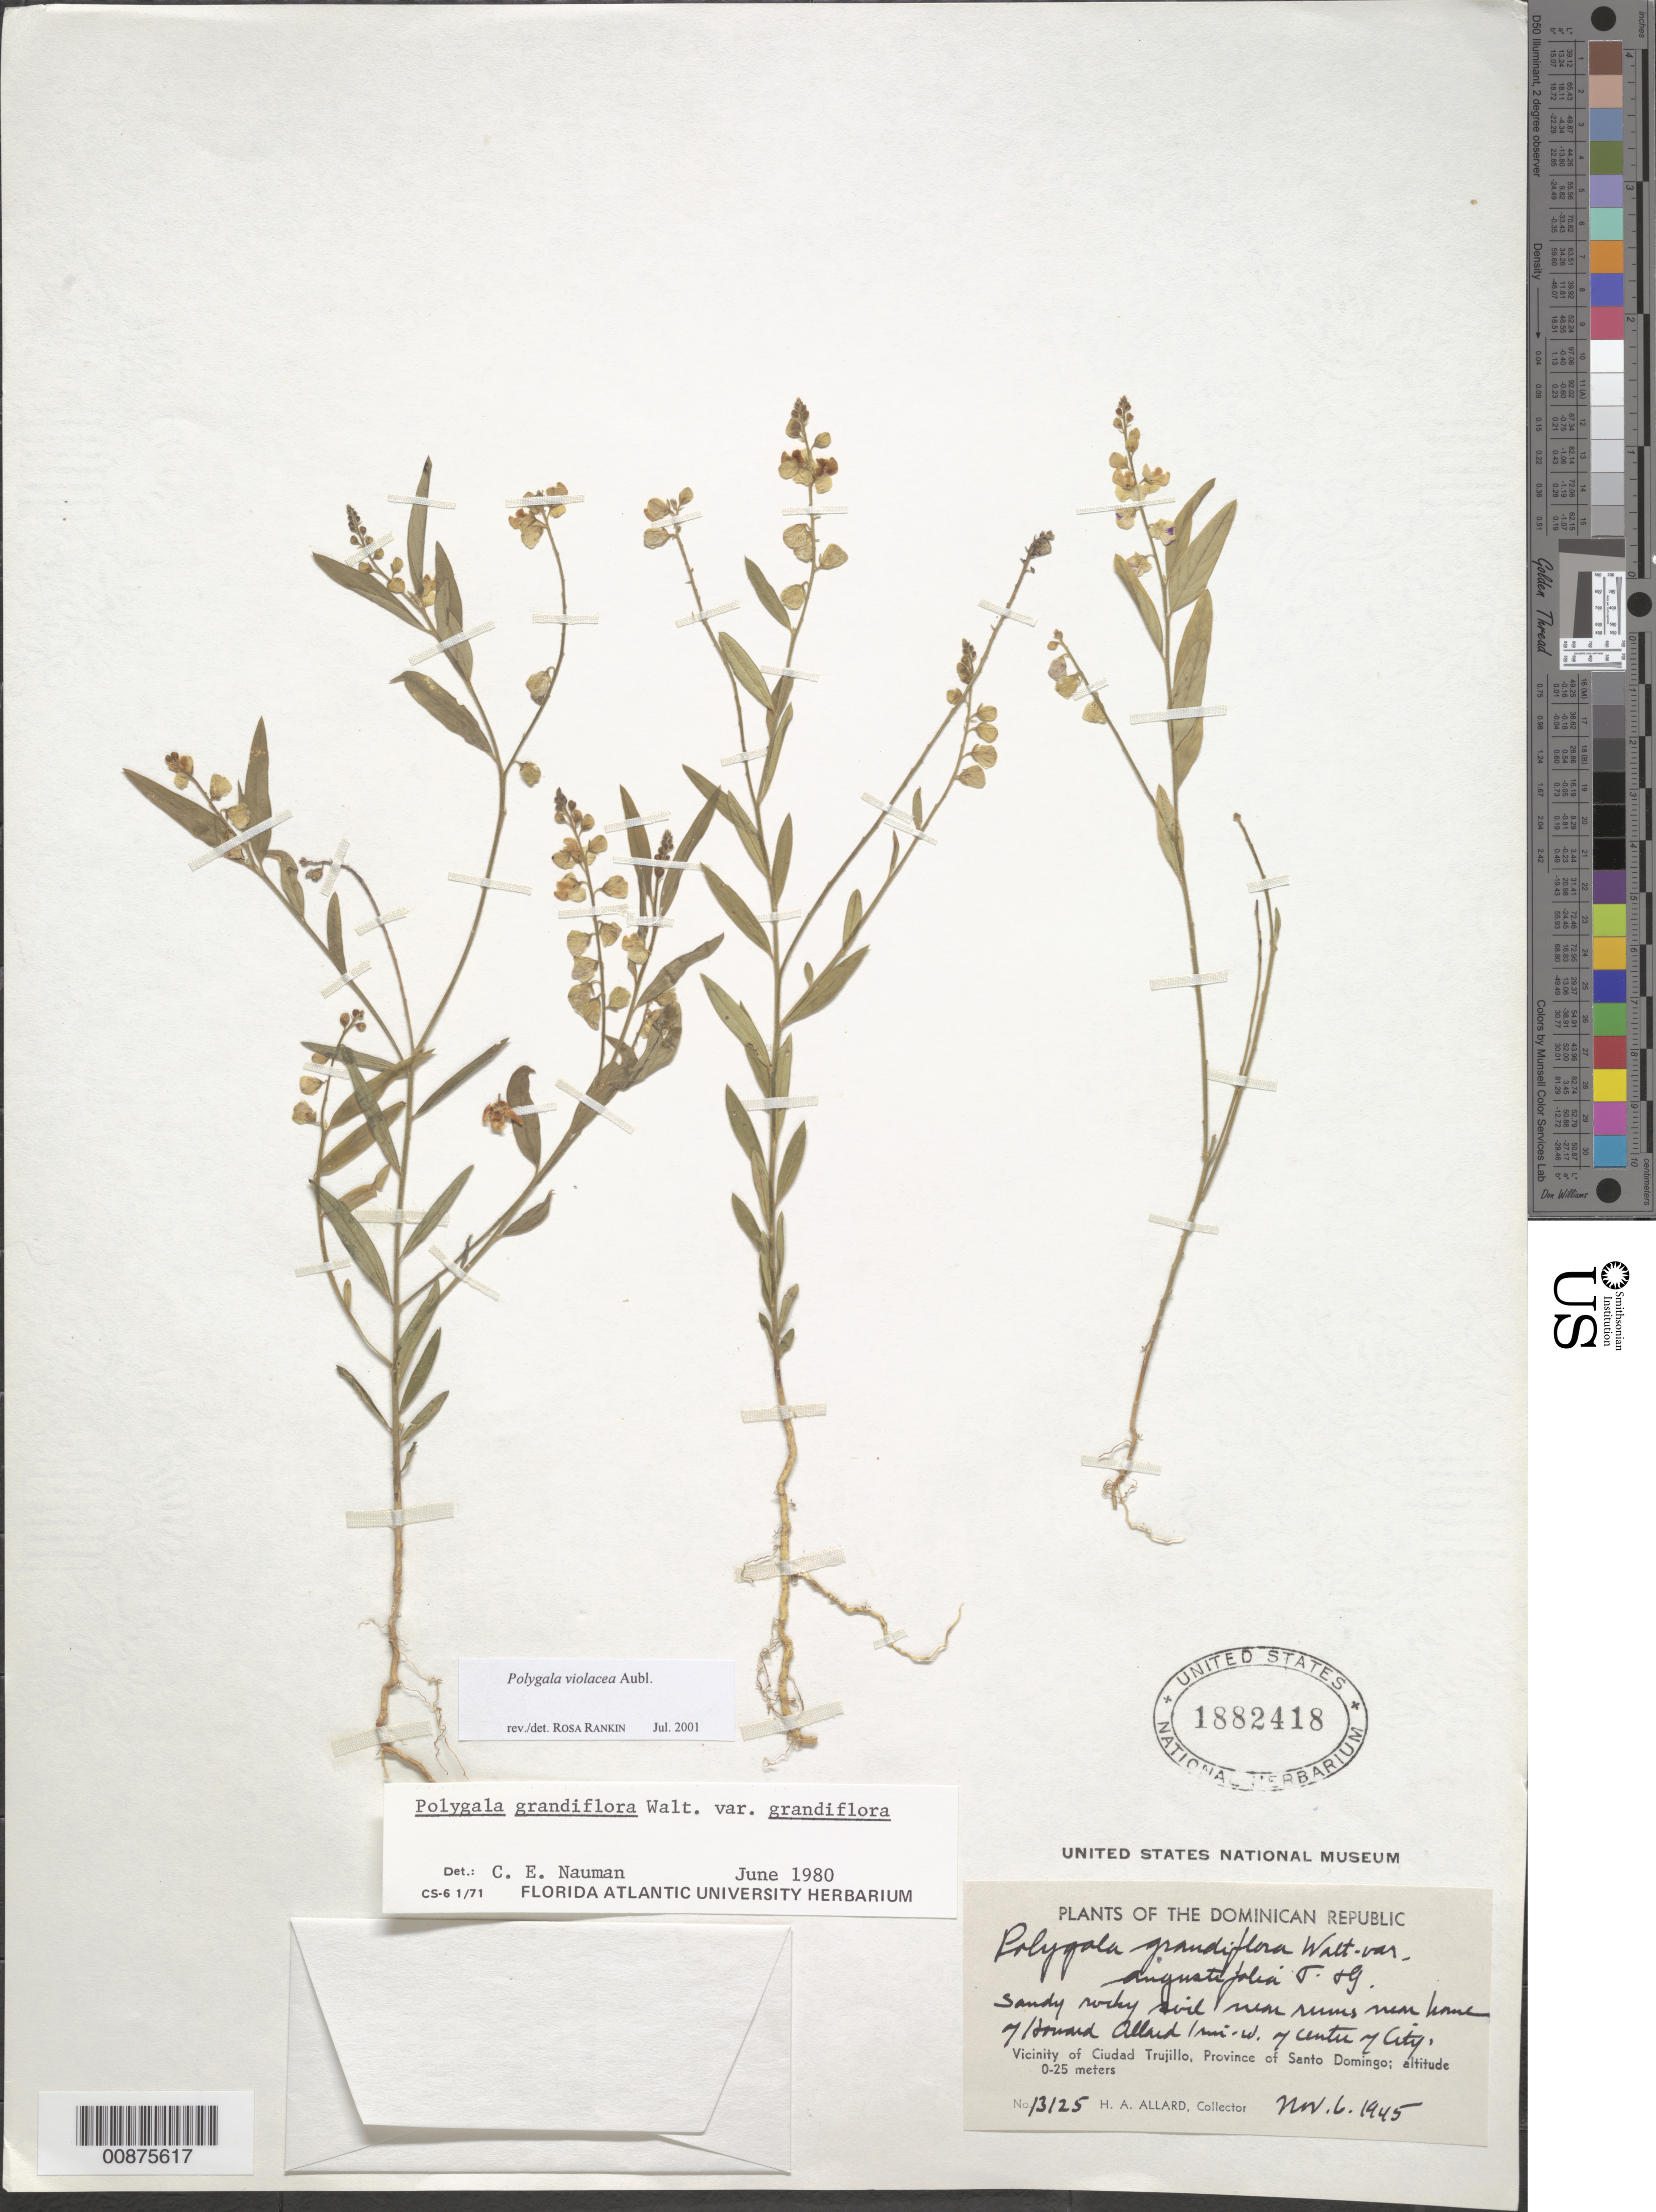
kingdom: Plantae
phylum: Tracheophyta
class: Magnoliopsida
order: Fabales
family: Polygalaceae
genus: Asemeia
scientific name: Asemeia violacea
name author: (Aubl.) J.F.B. Pastore & J.R. Abbott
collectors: H. A. Allard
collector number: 13125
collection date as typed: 06 Nov 1945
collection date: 1945-11-06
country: Dominican Republic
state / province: Distrito Nacional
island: Hispaniola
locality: Vicinity of Santo Domingo City, near ruins near house of Howard Allard, 1 mile W of center of city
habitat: Sandy rocky soil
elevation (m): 0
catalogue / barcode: US 1882418